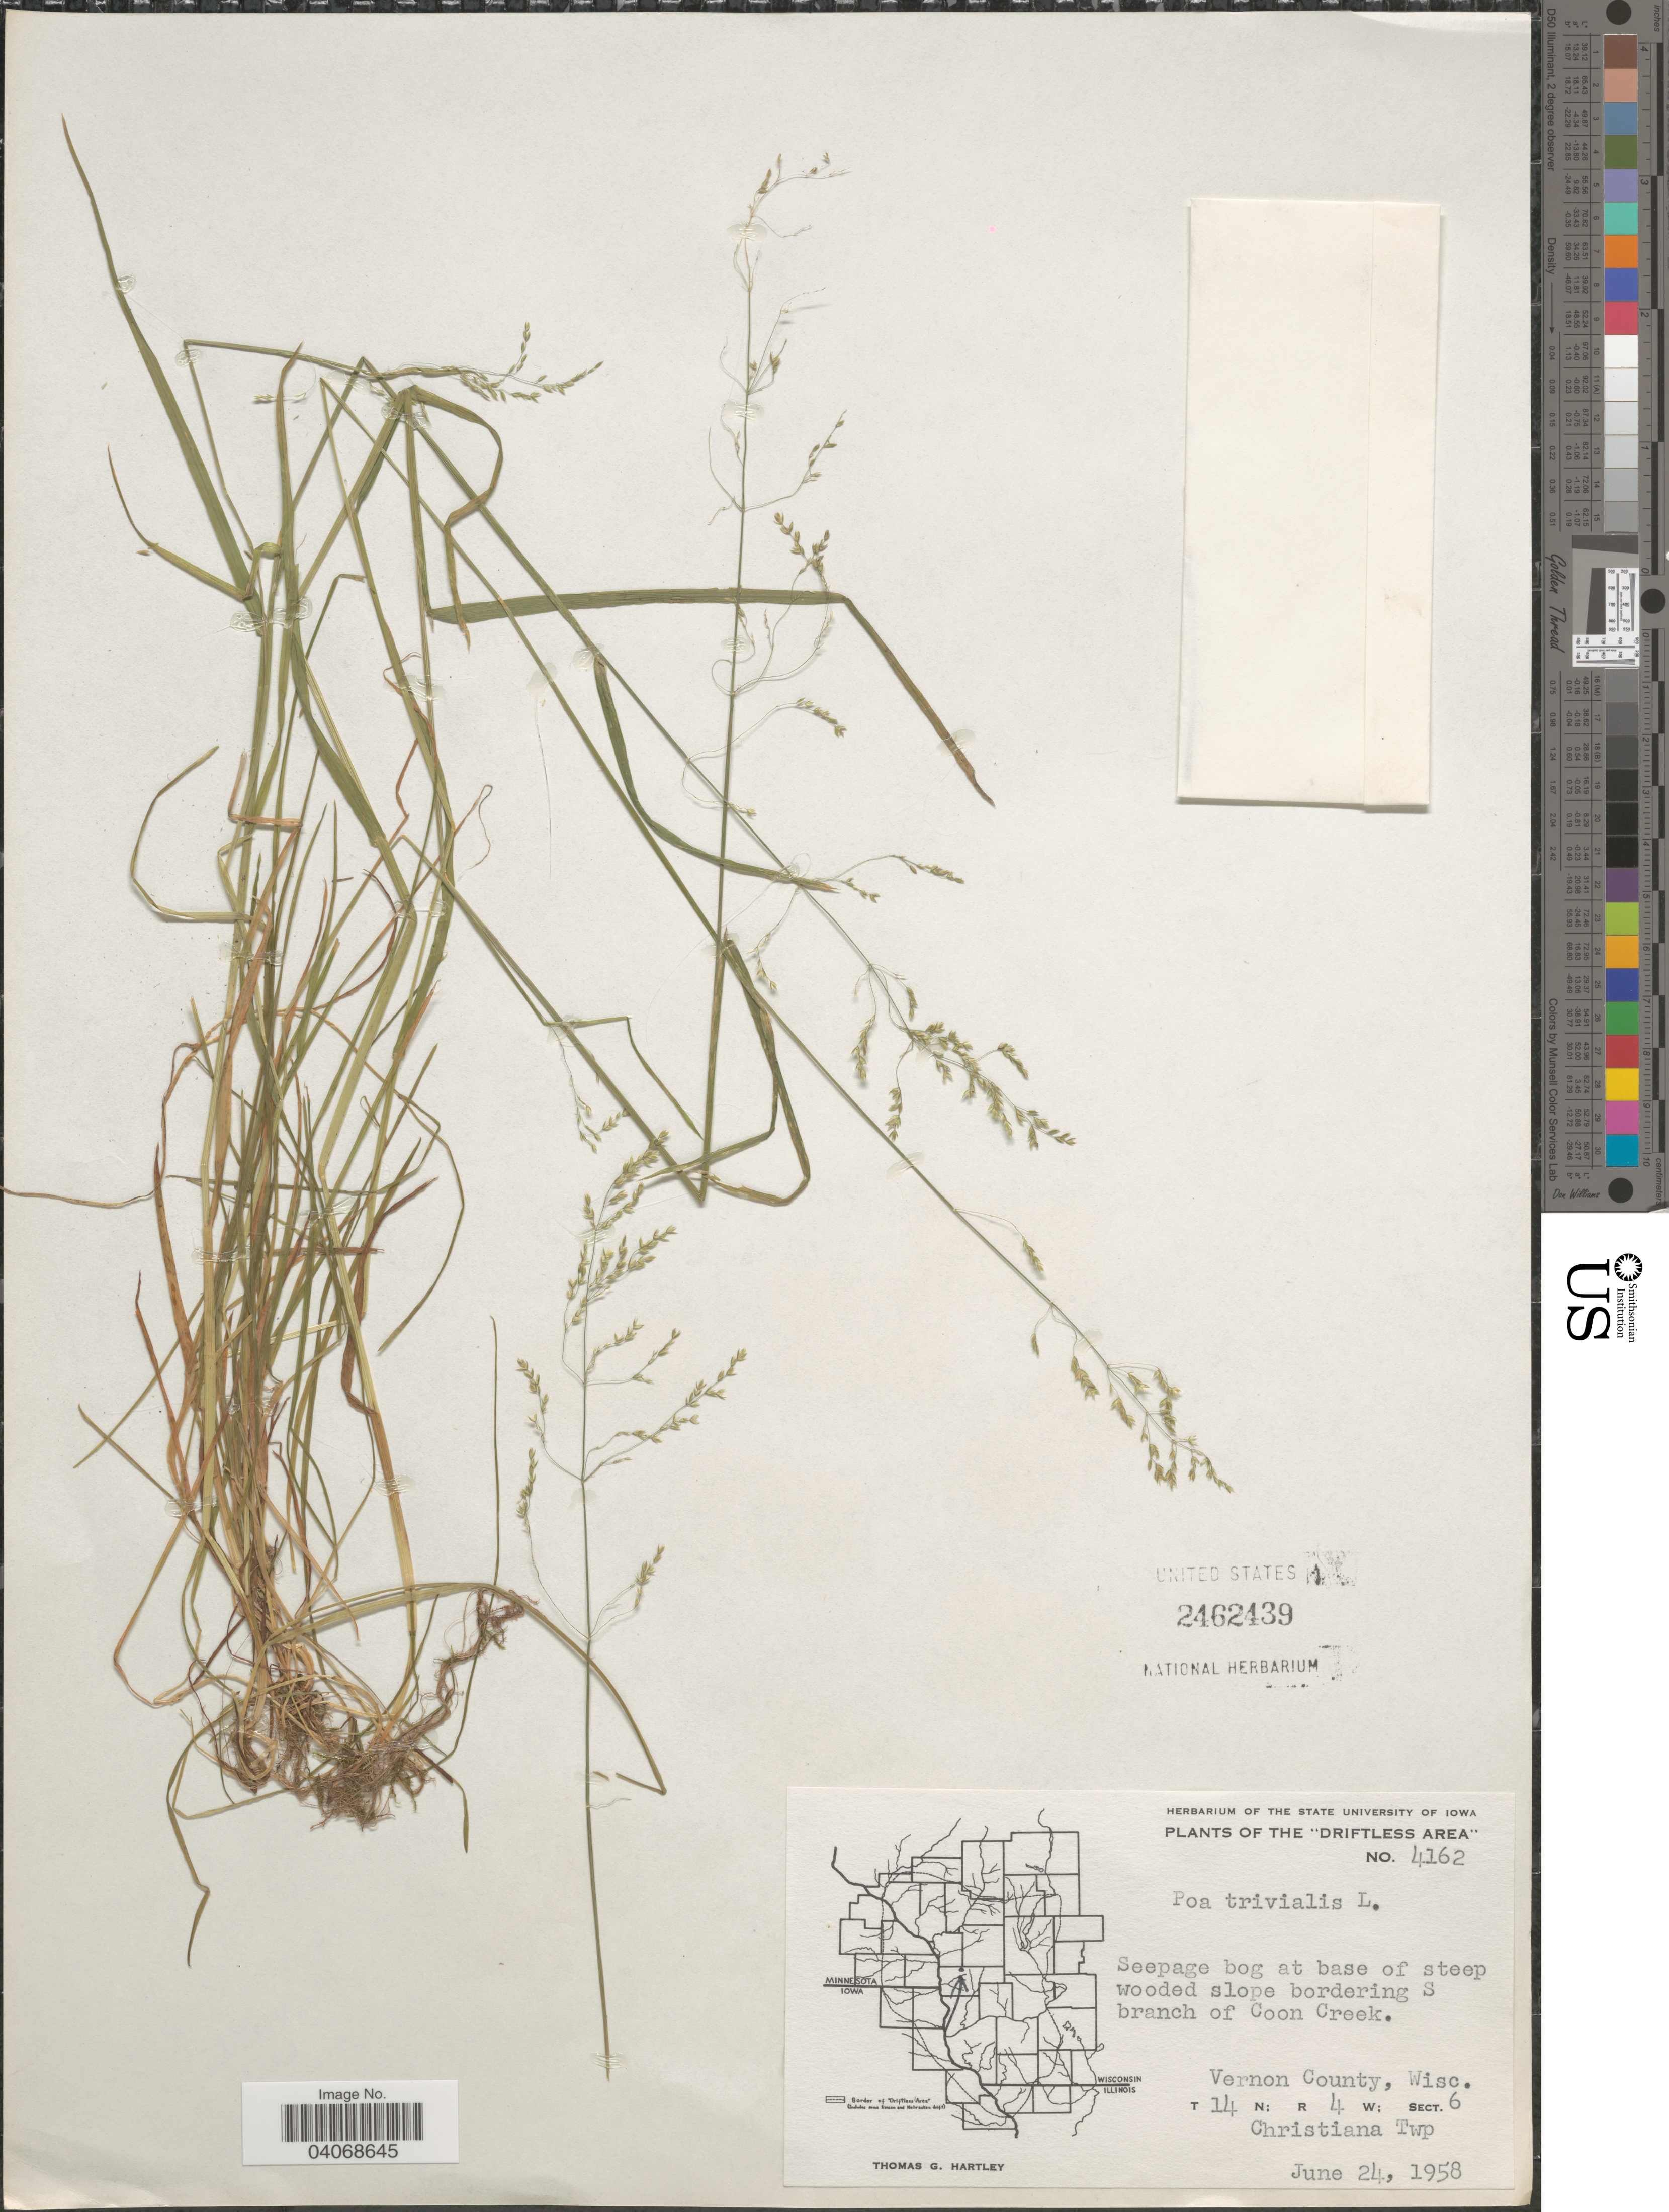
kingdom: Plantae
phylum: Tracheophyta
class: Liliopsida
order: Poales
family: Poaceae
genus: Poa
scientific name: Poa trivialis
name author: L.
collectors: T. G. Hartley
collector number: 4162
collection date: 1958-06-24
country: United States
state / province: Wisconsin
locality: The "Driftless Area". Seepage bog at base of steep wooded slope bordering S branch of Coon Creek. Vernon County. T 14 N: R 4 W: Sect. 6. Christiana Twp.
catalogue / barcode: US 2462439